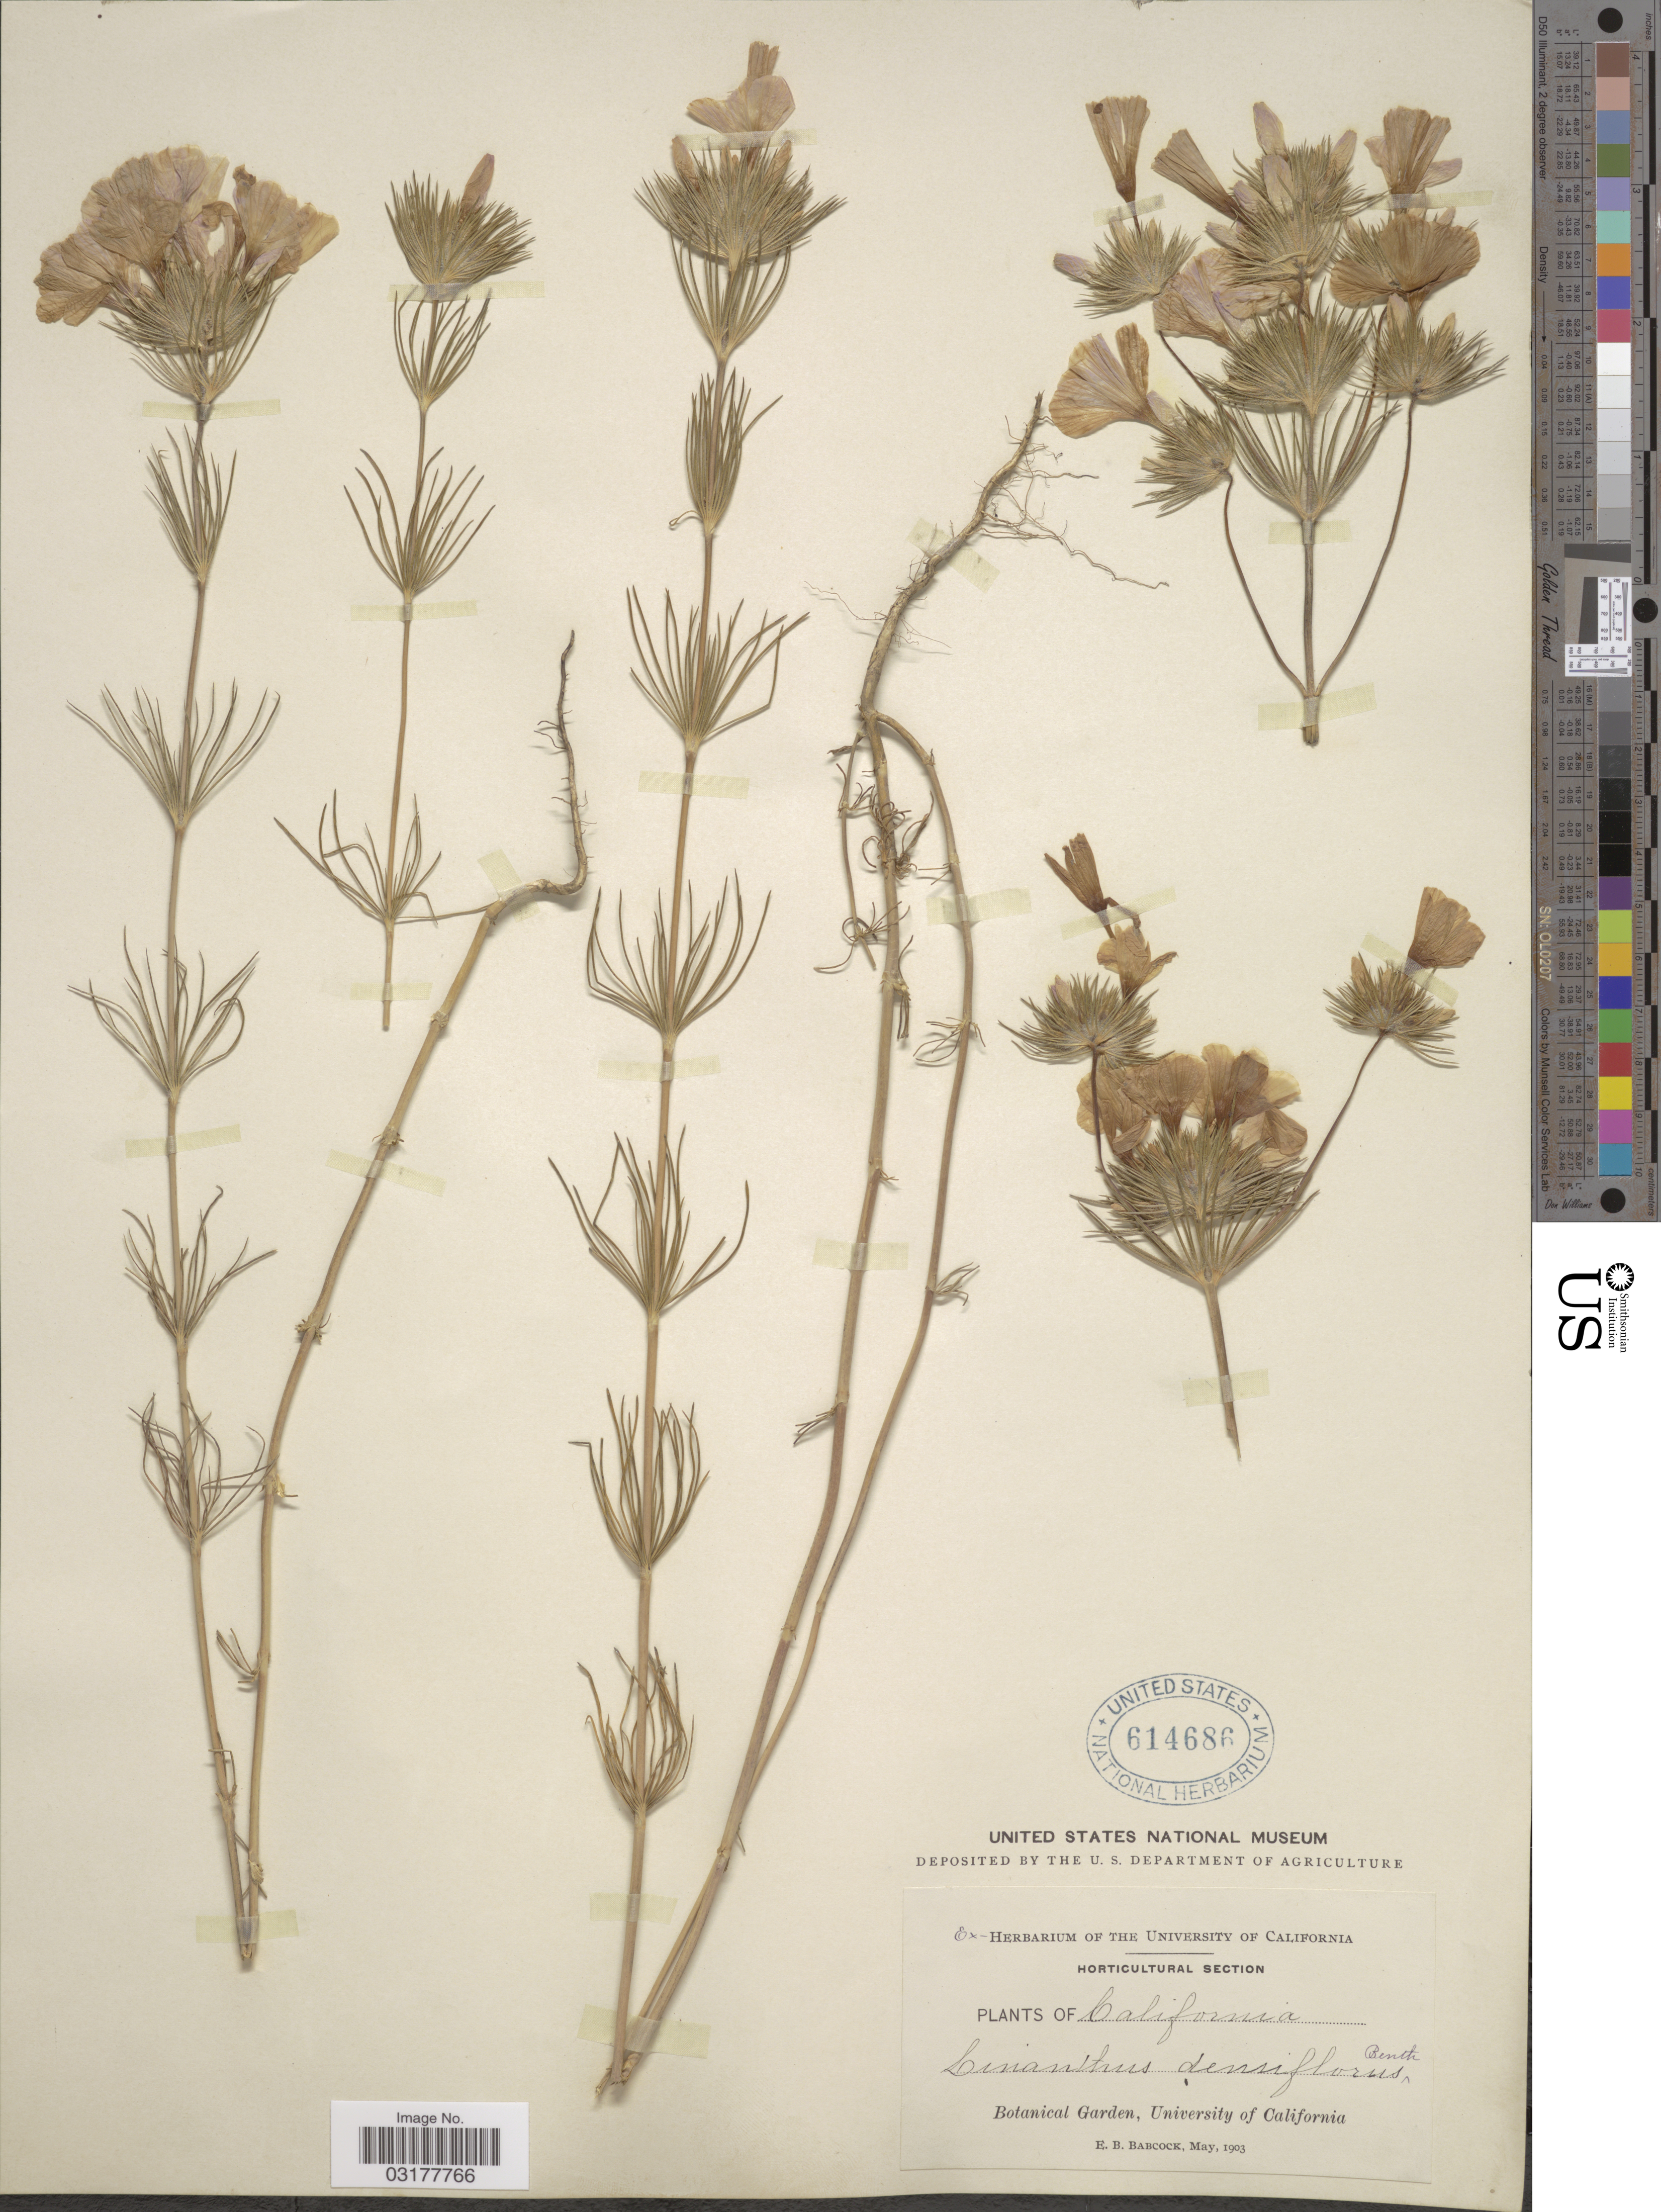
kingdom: Plantae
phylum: Tracheophyta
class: Magnoliopsida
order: Ericales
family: Polemoniaceae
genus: Leptosiphon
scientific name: Leptosiphon grandiflorus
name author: Benth.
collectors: E. B. Babcock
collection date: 1903-05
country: United States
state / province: California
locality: Horticultural Section. Botanical Garden, University of California.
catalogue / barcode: US 614686